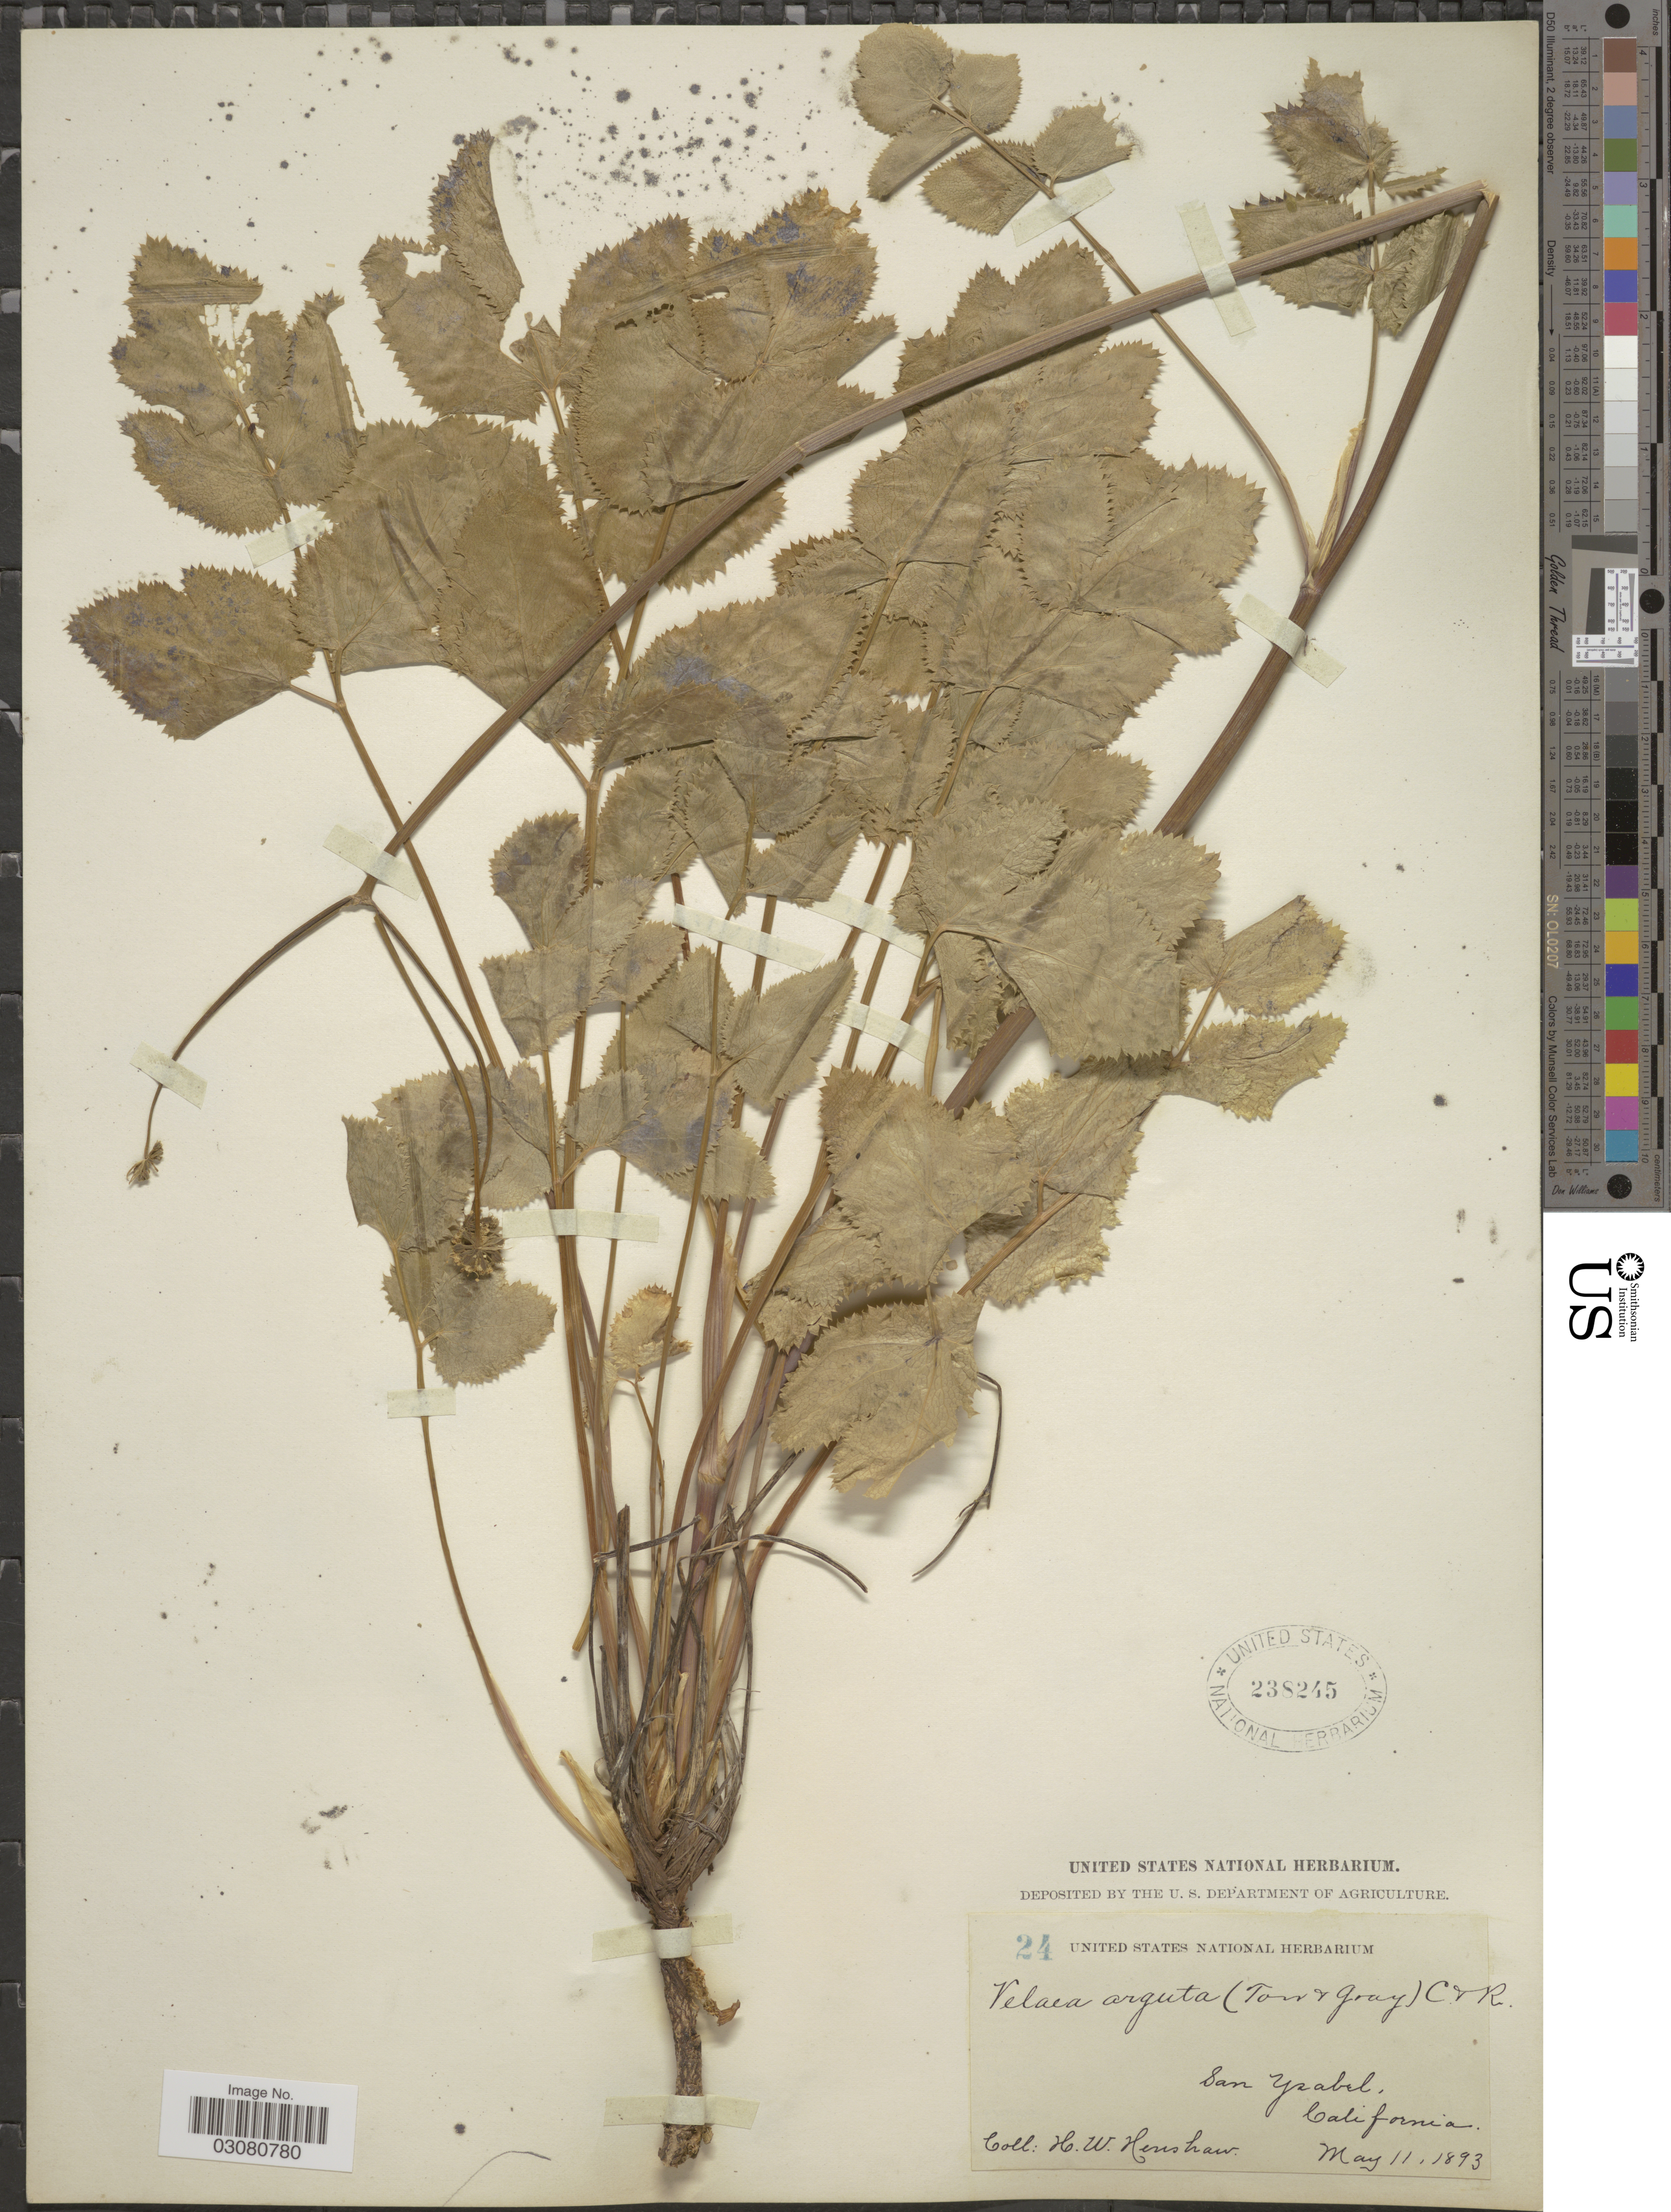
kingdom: Plantae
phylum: Tracheophyta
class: Magnoliopsida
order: Apiales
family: Apiaceae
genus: Tauschia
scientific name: Tauschia arguta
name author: (Torr.) J.F. Macbr.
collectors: H. Henshaw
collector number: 24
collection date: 1893-05-11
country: United States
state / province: California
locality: San Ysabel.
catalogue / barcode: US 238245